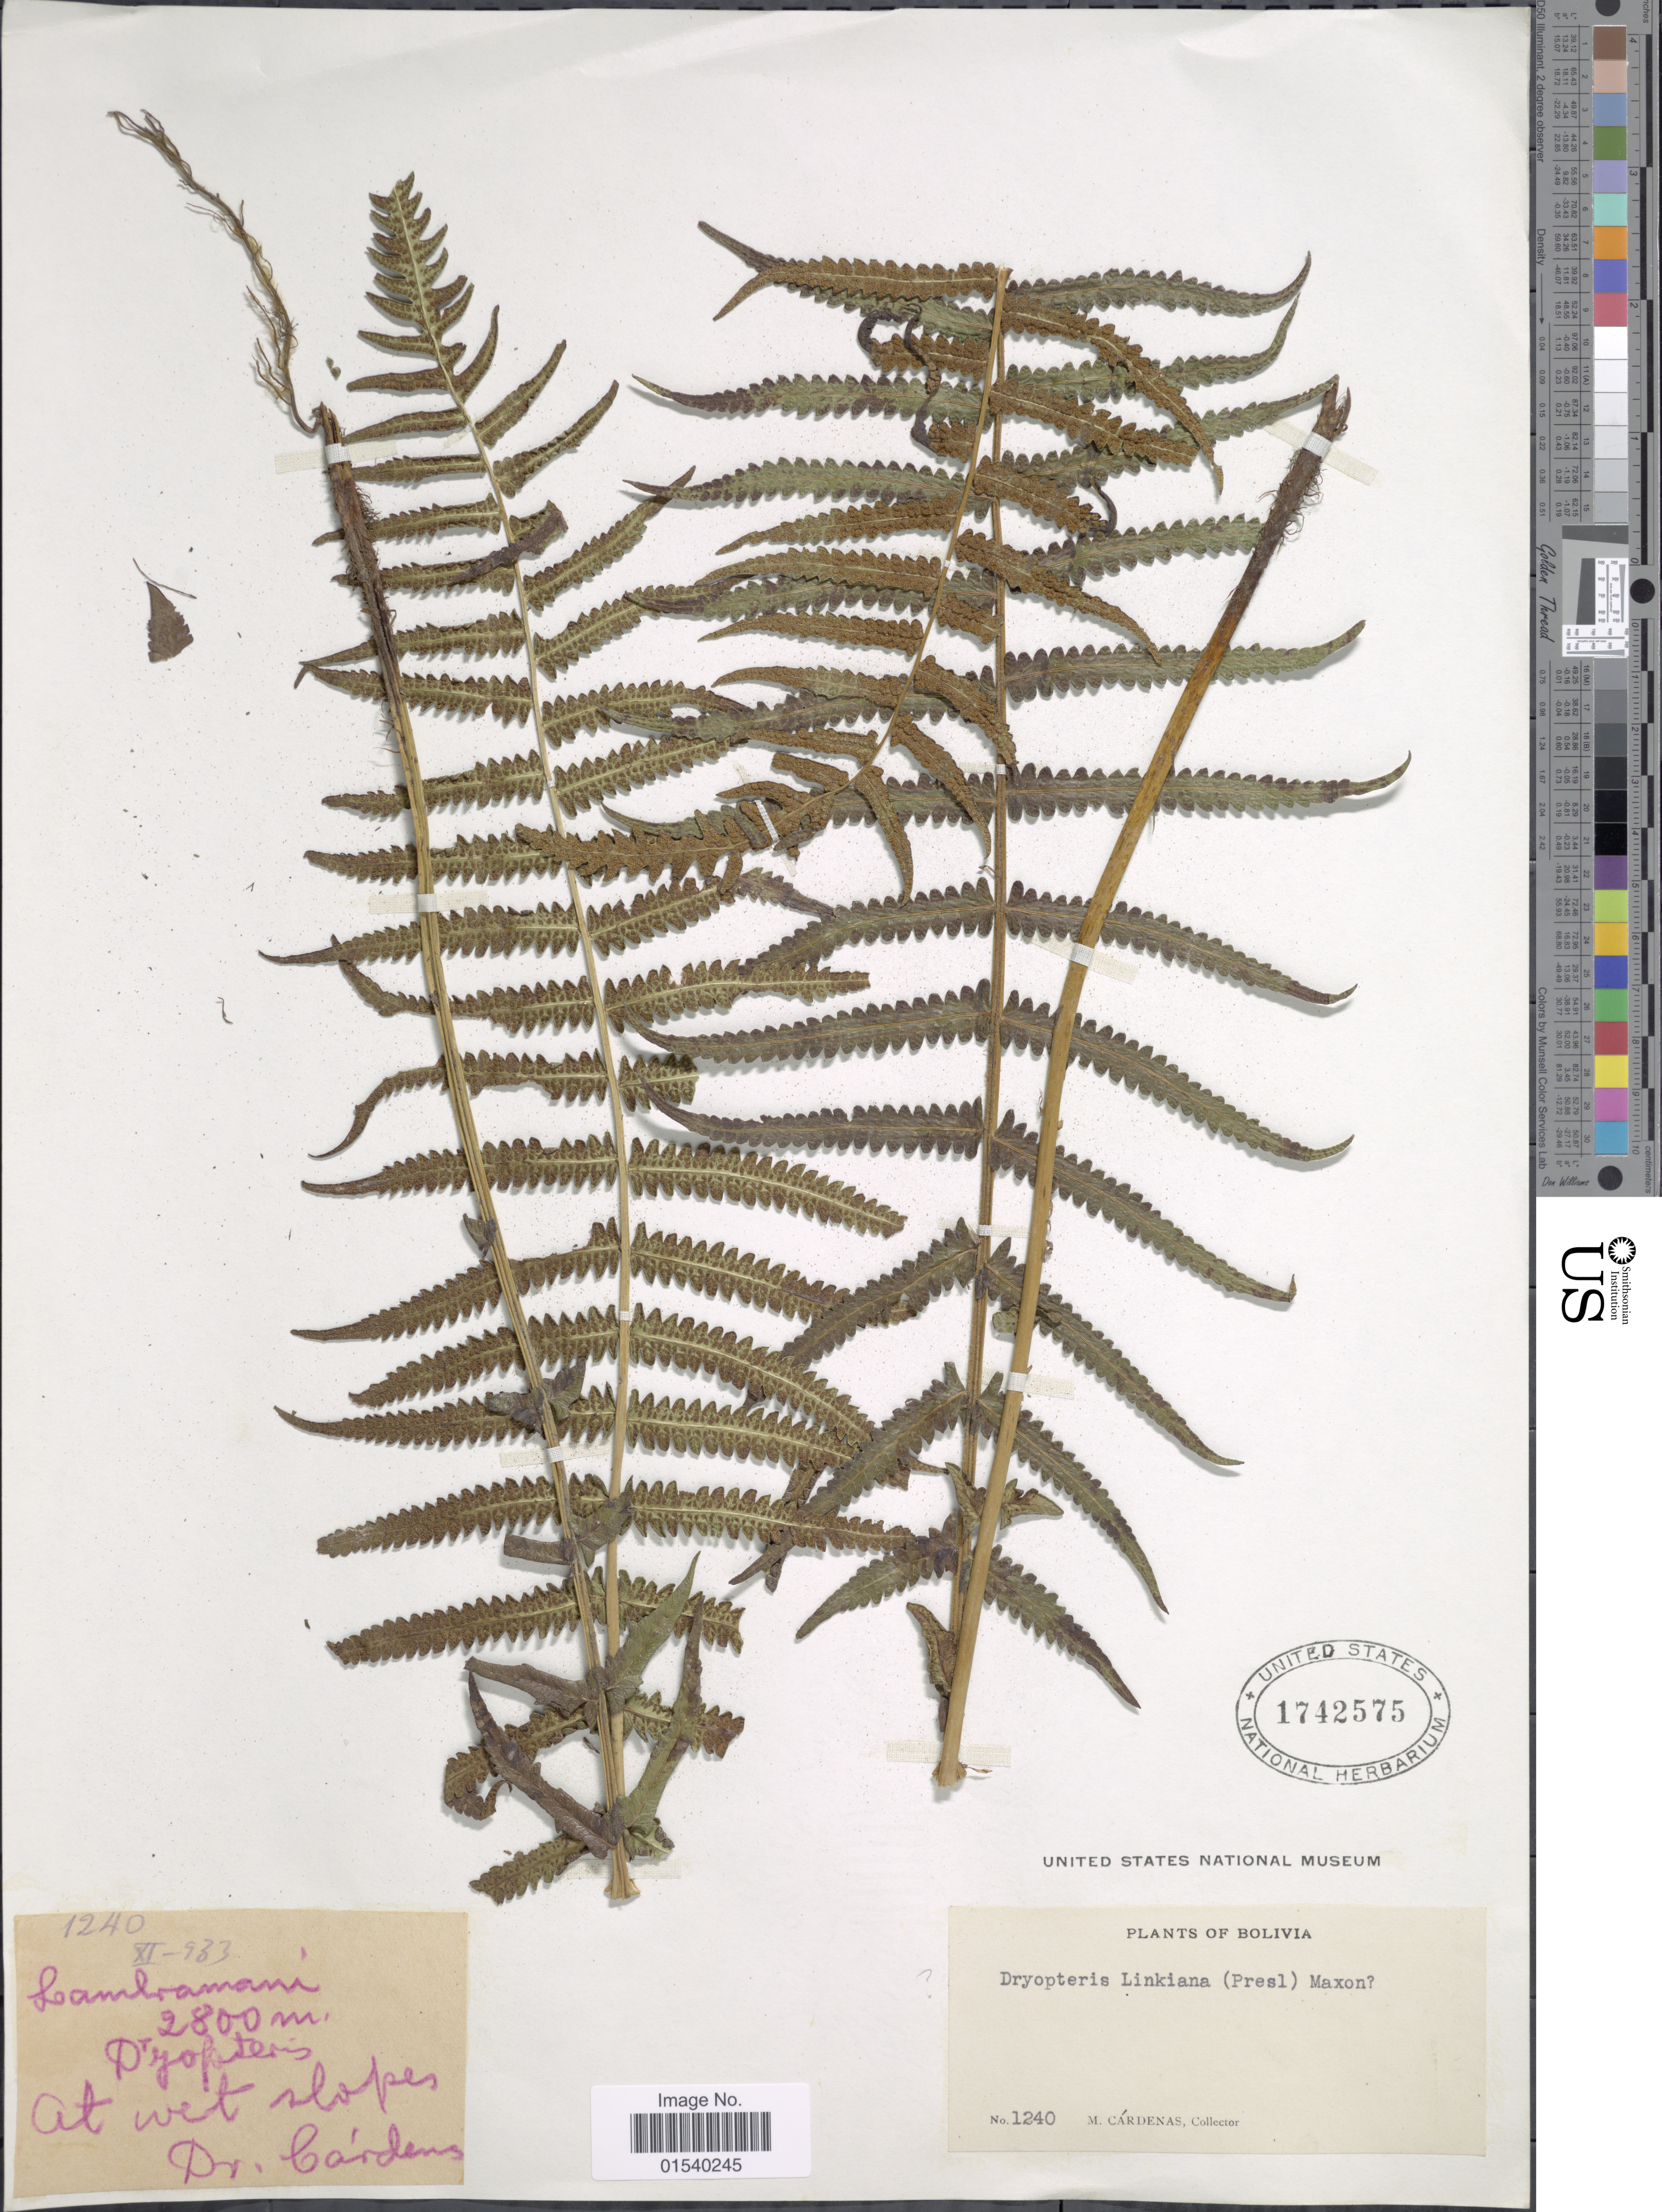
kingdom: Plantae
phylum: Tracheophyta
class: Polypodiopsida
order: Polypodiales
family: Thelypteridaceae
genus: Amauropelta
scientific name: Amauropelta linkiana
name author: (C. Presl) Pic. Serm.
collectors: M. Cárdenas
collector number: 1240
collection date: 1933-11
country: Bolivia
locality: Lambramani. At wet slope.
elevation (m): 2800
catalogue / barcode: US 1742575